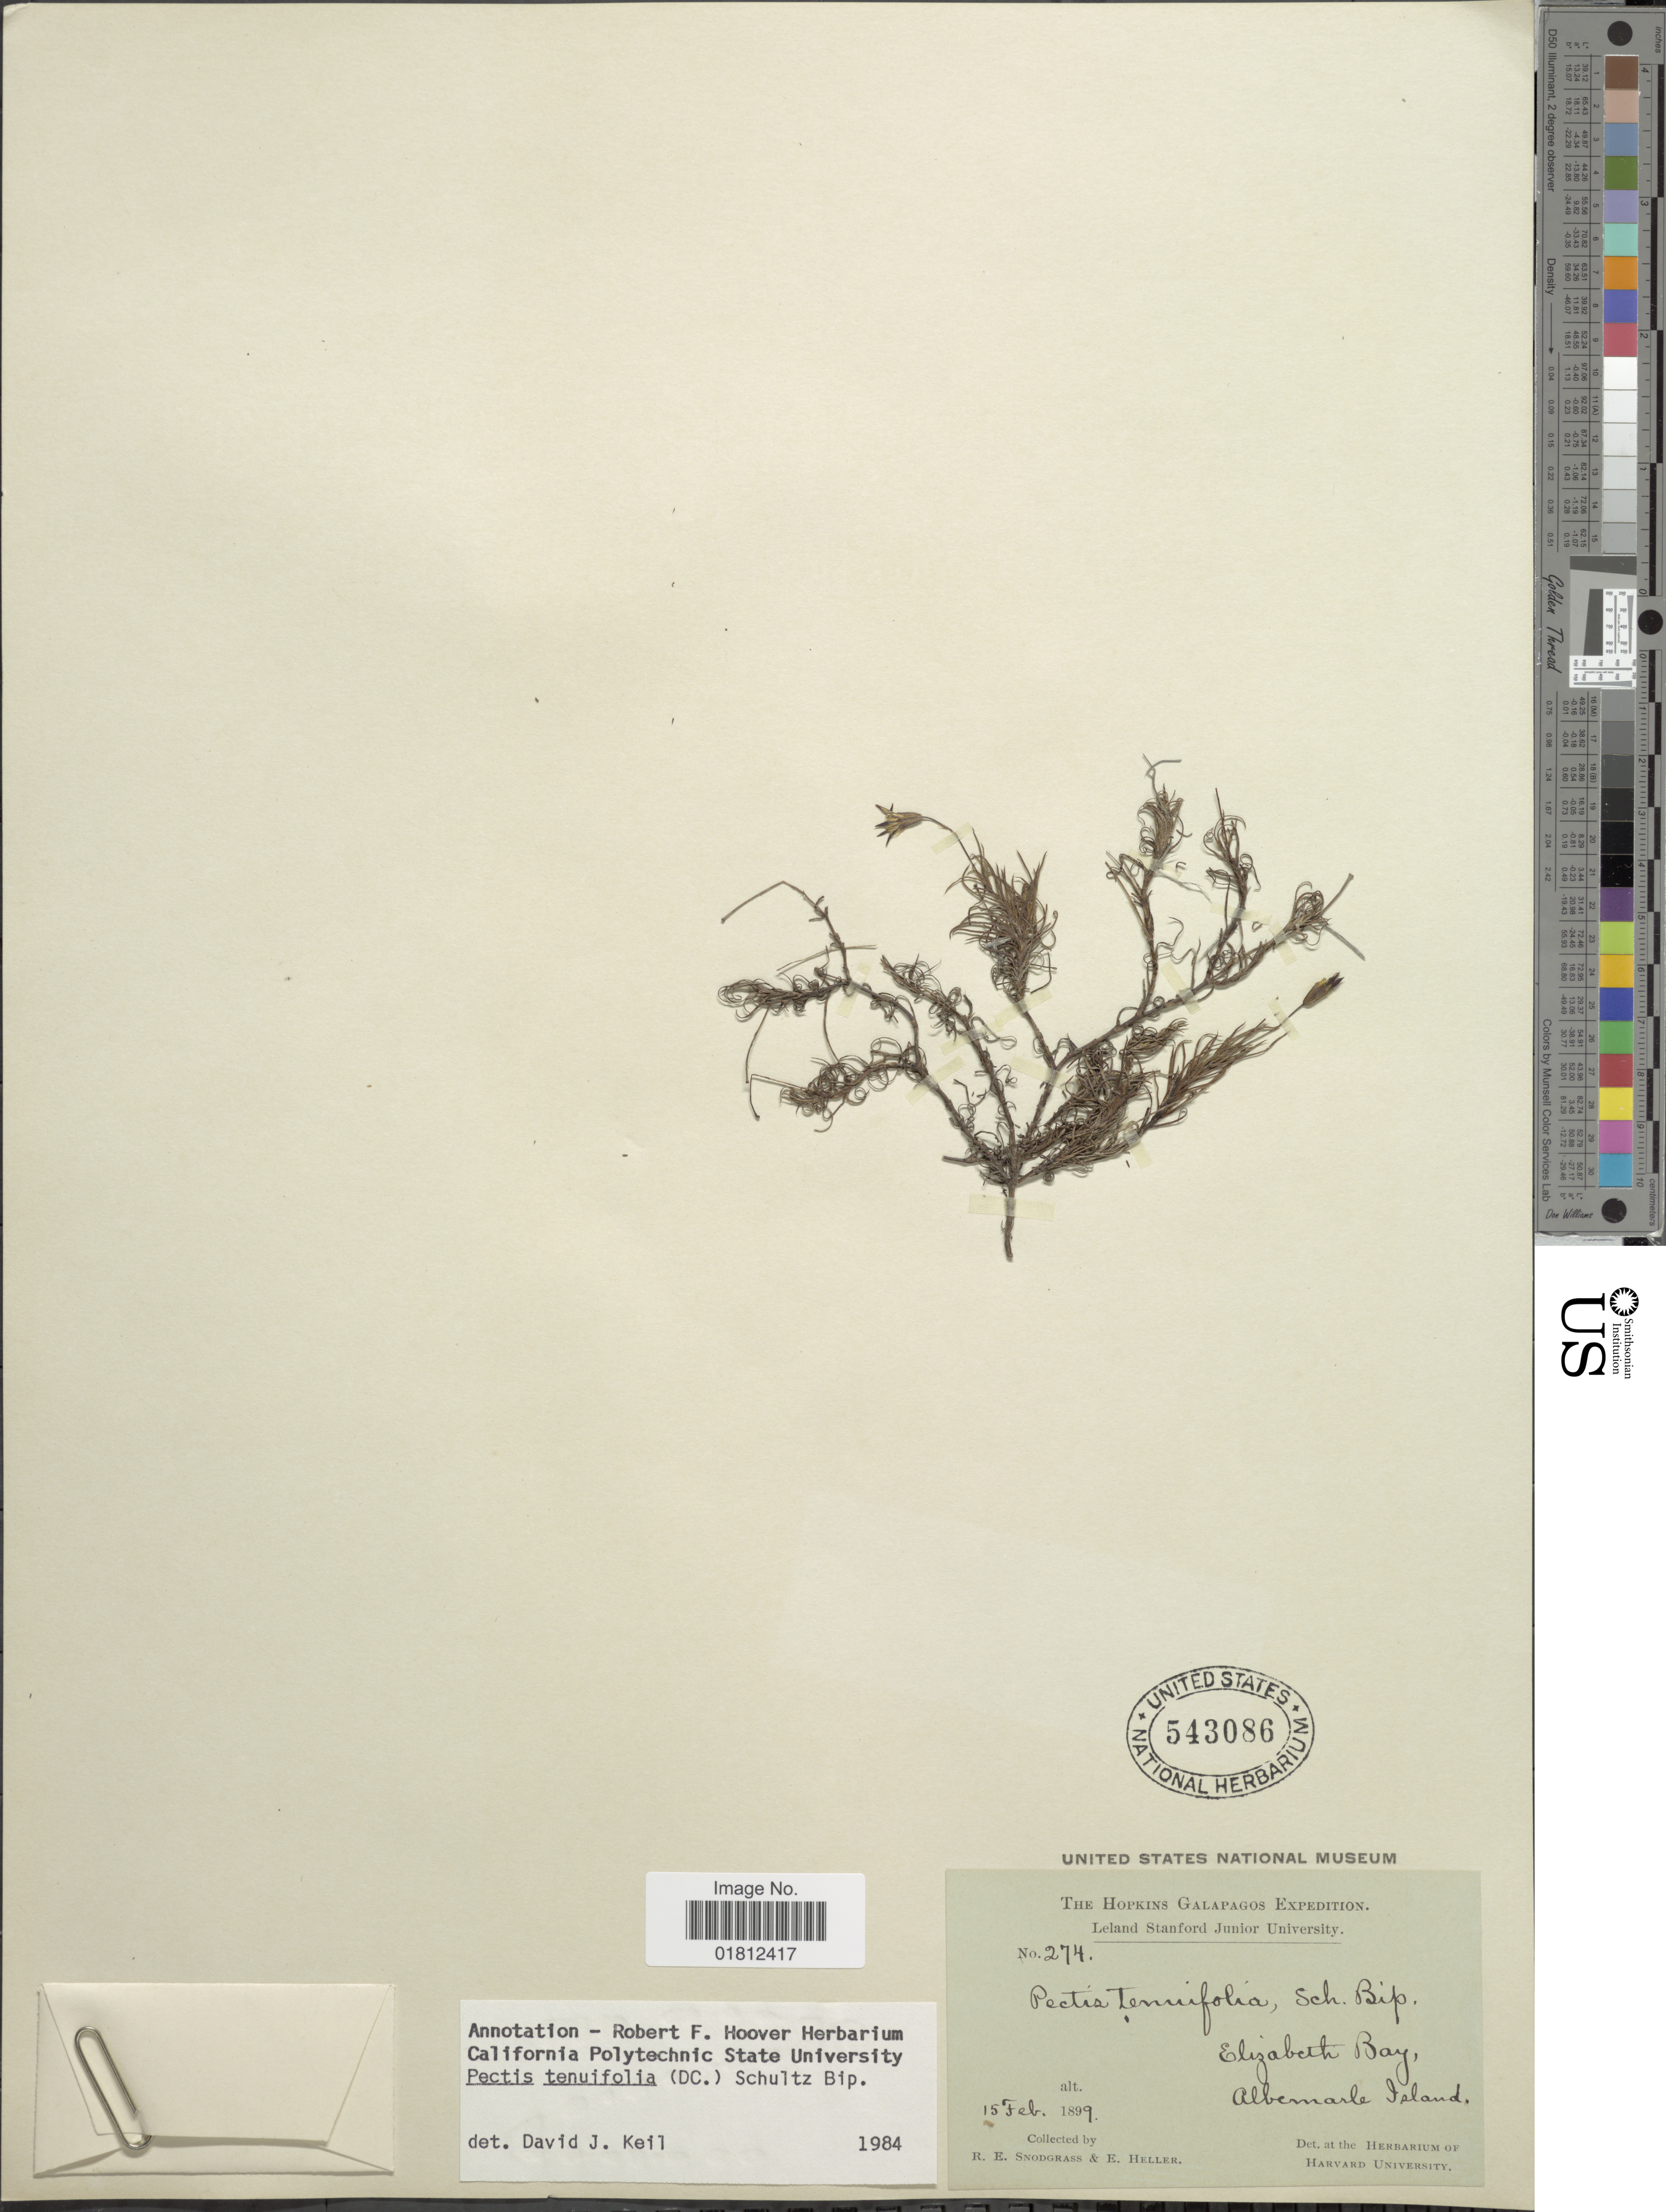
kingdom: Plantae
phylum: Tracheophyta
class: Magnoliopsida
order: Asterales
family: Asteraceae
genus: Pectis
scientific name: Pectis tenuicaulis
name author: Urb.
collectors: R. E. Snodgrass & E. Heller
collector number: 274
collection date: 1899-02-15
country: Ecuador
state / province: Colón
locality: Galapagos, Elizabeth Bay, Albernarle Island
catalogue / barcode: US 543086